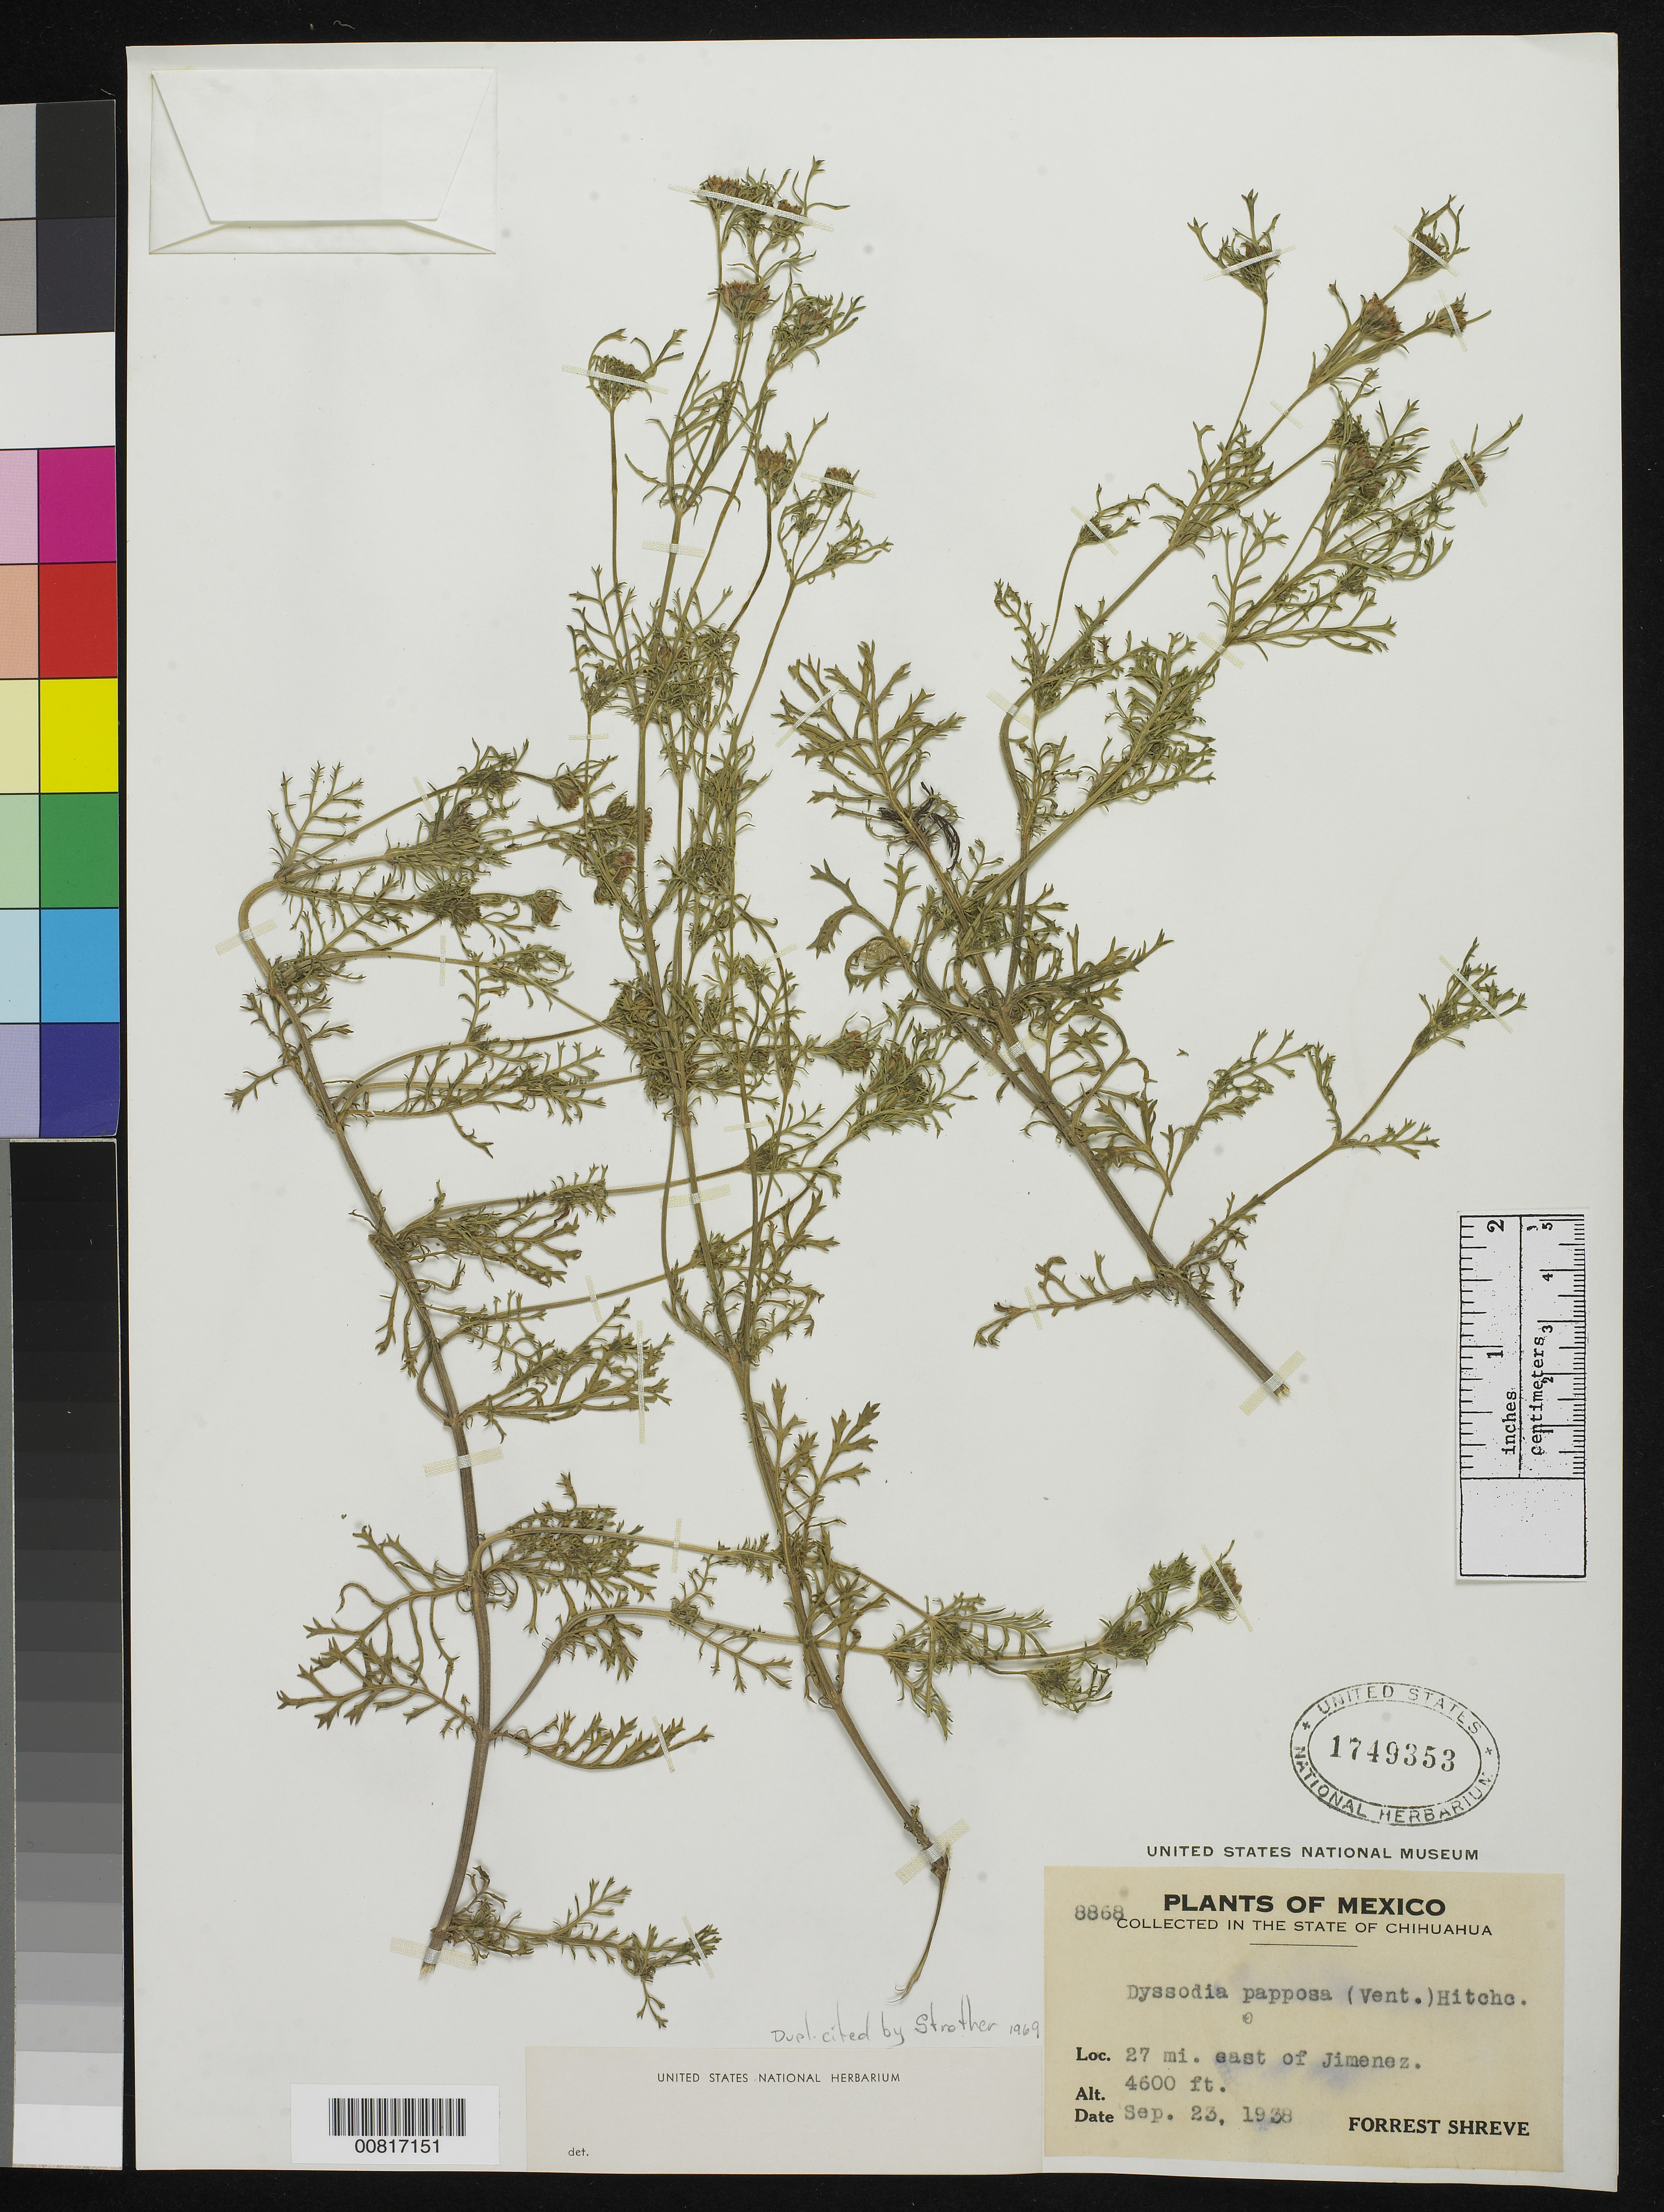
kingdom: Plantae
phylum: Tracheophyta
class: Magnoliopsida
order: Asterales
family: Asteraceae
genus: Dyssodia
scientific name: Dyssodia papposa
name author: (Vent.) Hitchc.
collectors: F. Shreve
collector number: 8868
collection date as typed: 23 Sep 1938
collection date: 1938-09-23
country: Mexico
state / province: Chihuahua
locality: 27 mi. east of Jimenez, Chihuahua.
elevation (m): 1402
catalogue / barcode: US 1749353